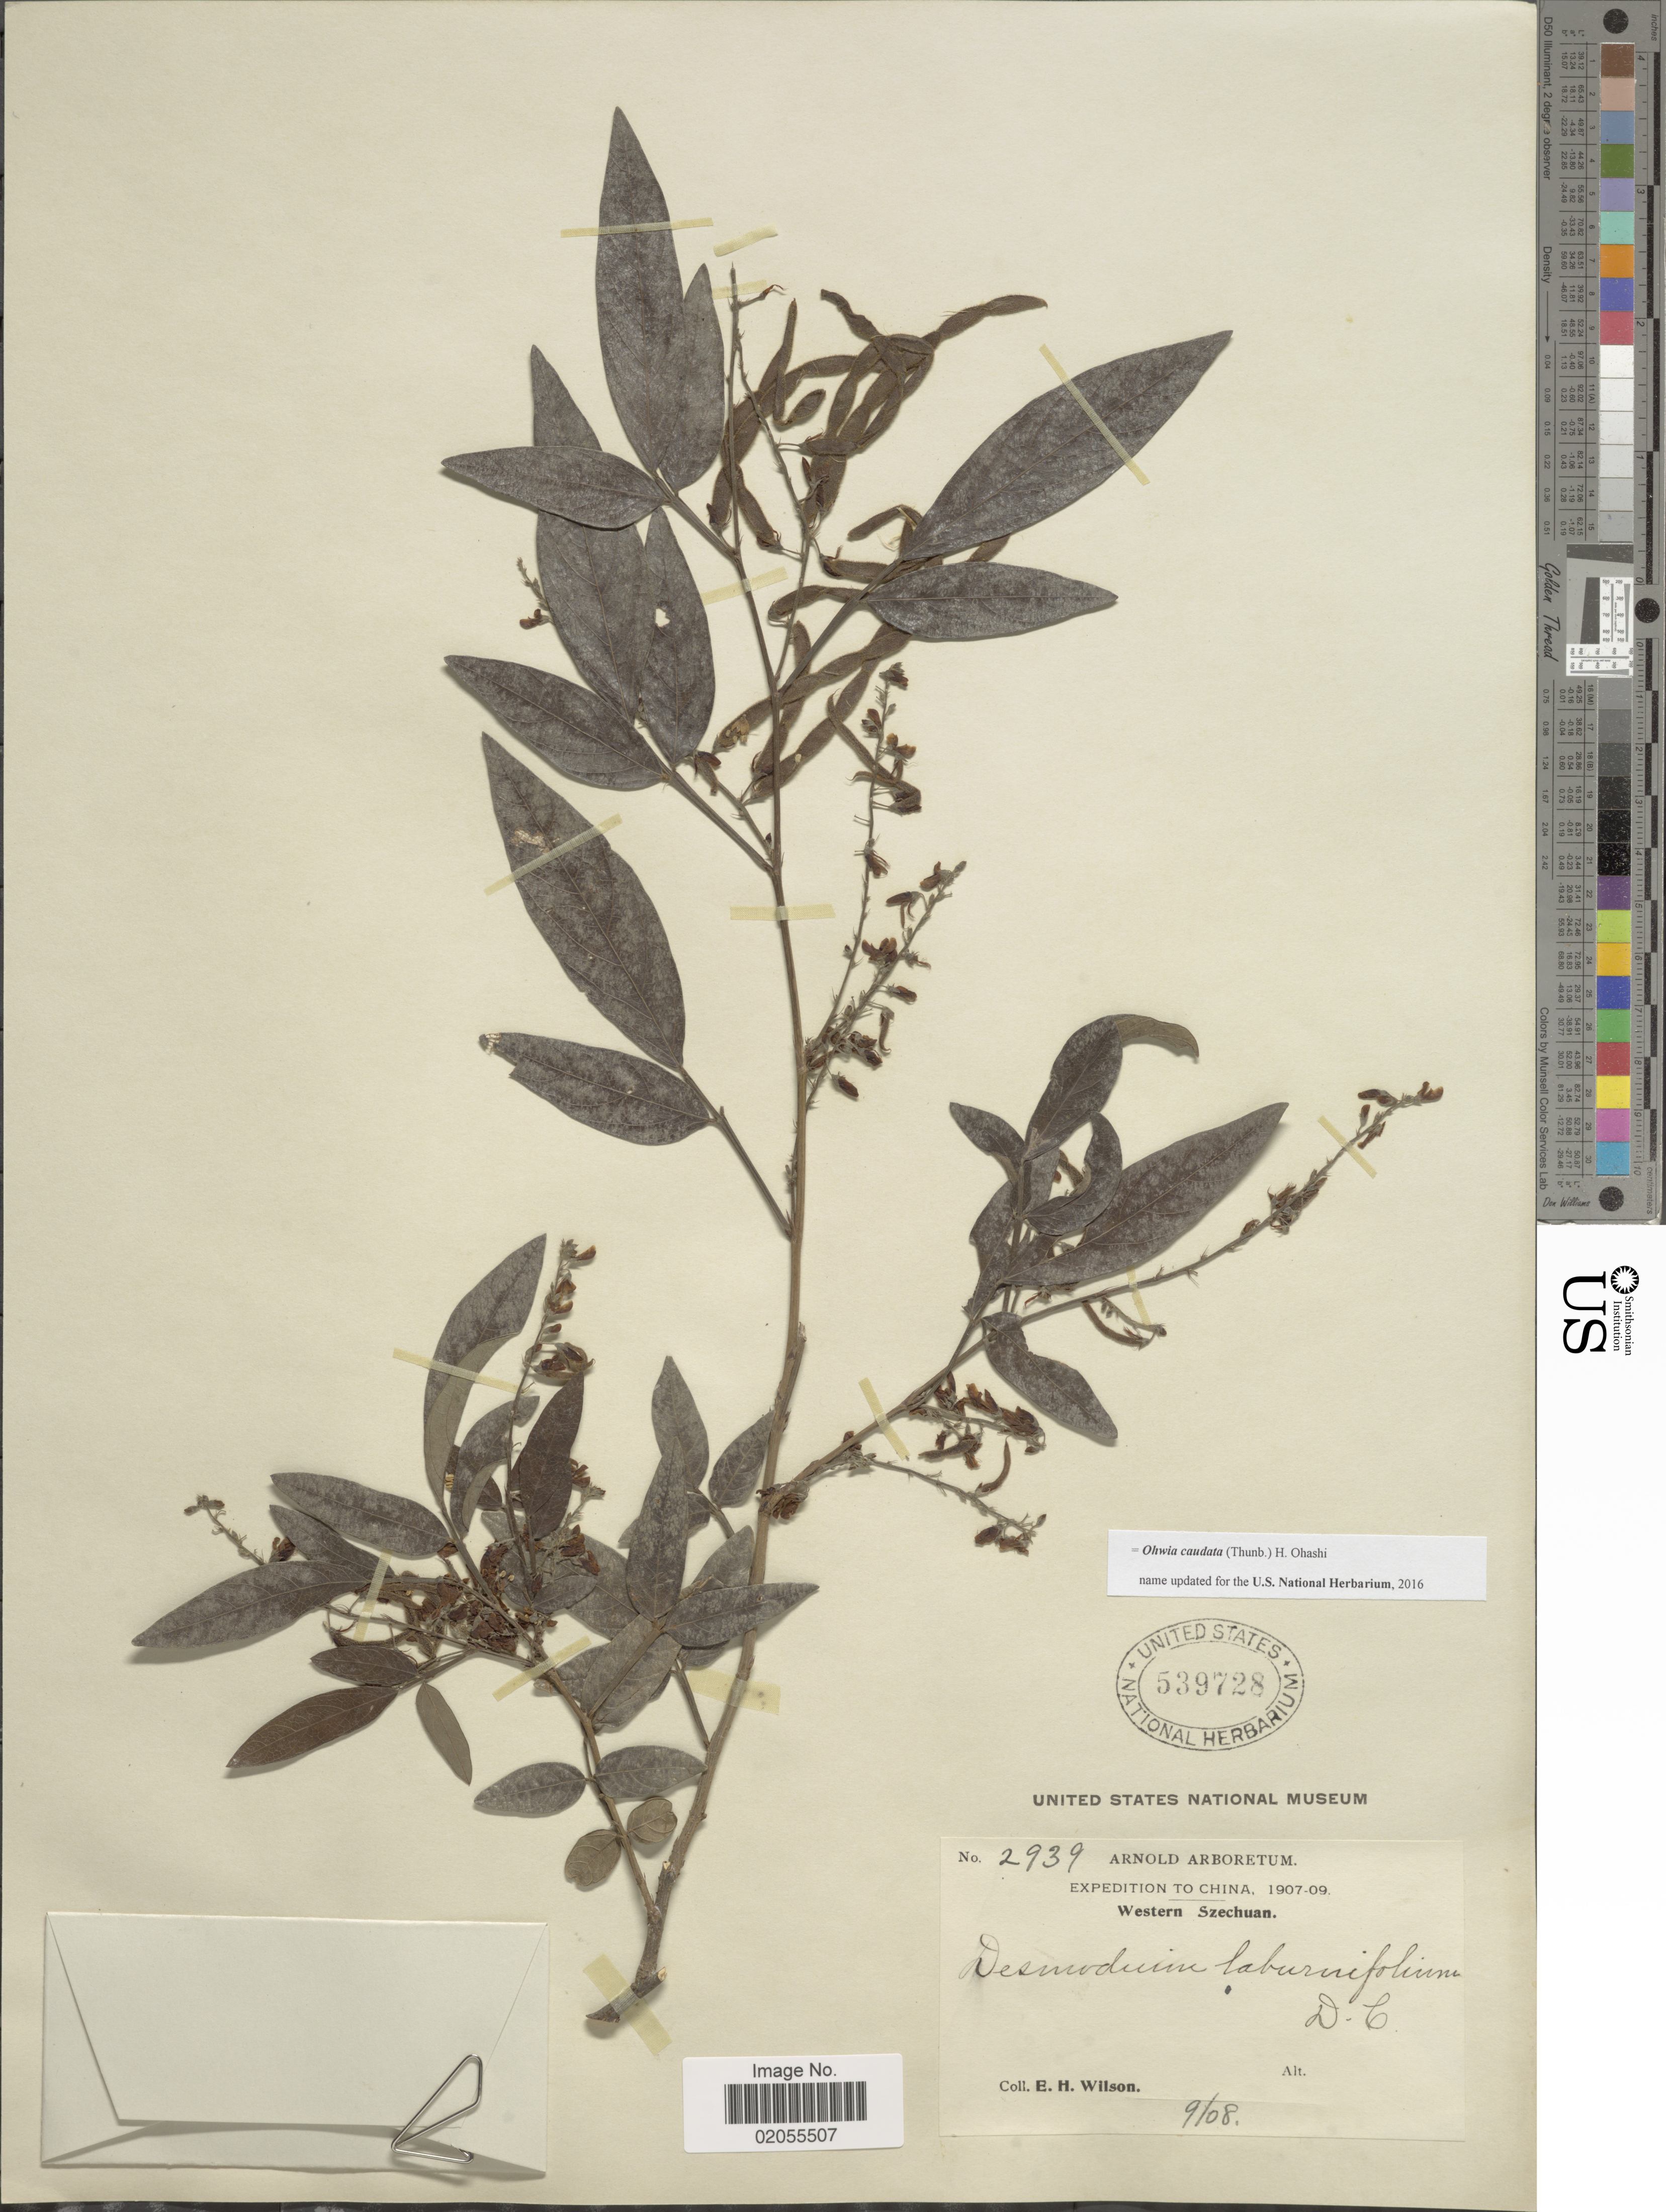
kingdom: Plantae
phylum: Tracheophyta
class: Magnoliopsida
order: Fabales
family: Fabaceae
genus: Ohwia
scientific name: Ohwia caudata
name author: (Thunb.) H. Ohashi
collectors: E. Wilson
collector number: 2939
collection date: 1908-09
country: China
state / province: Sichuan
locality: Western Szechuan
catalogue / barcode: US 539728